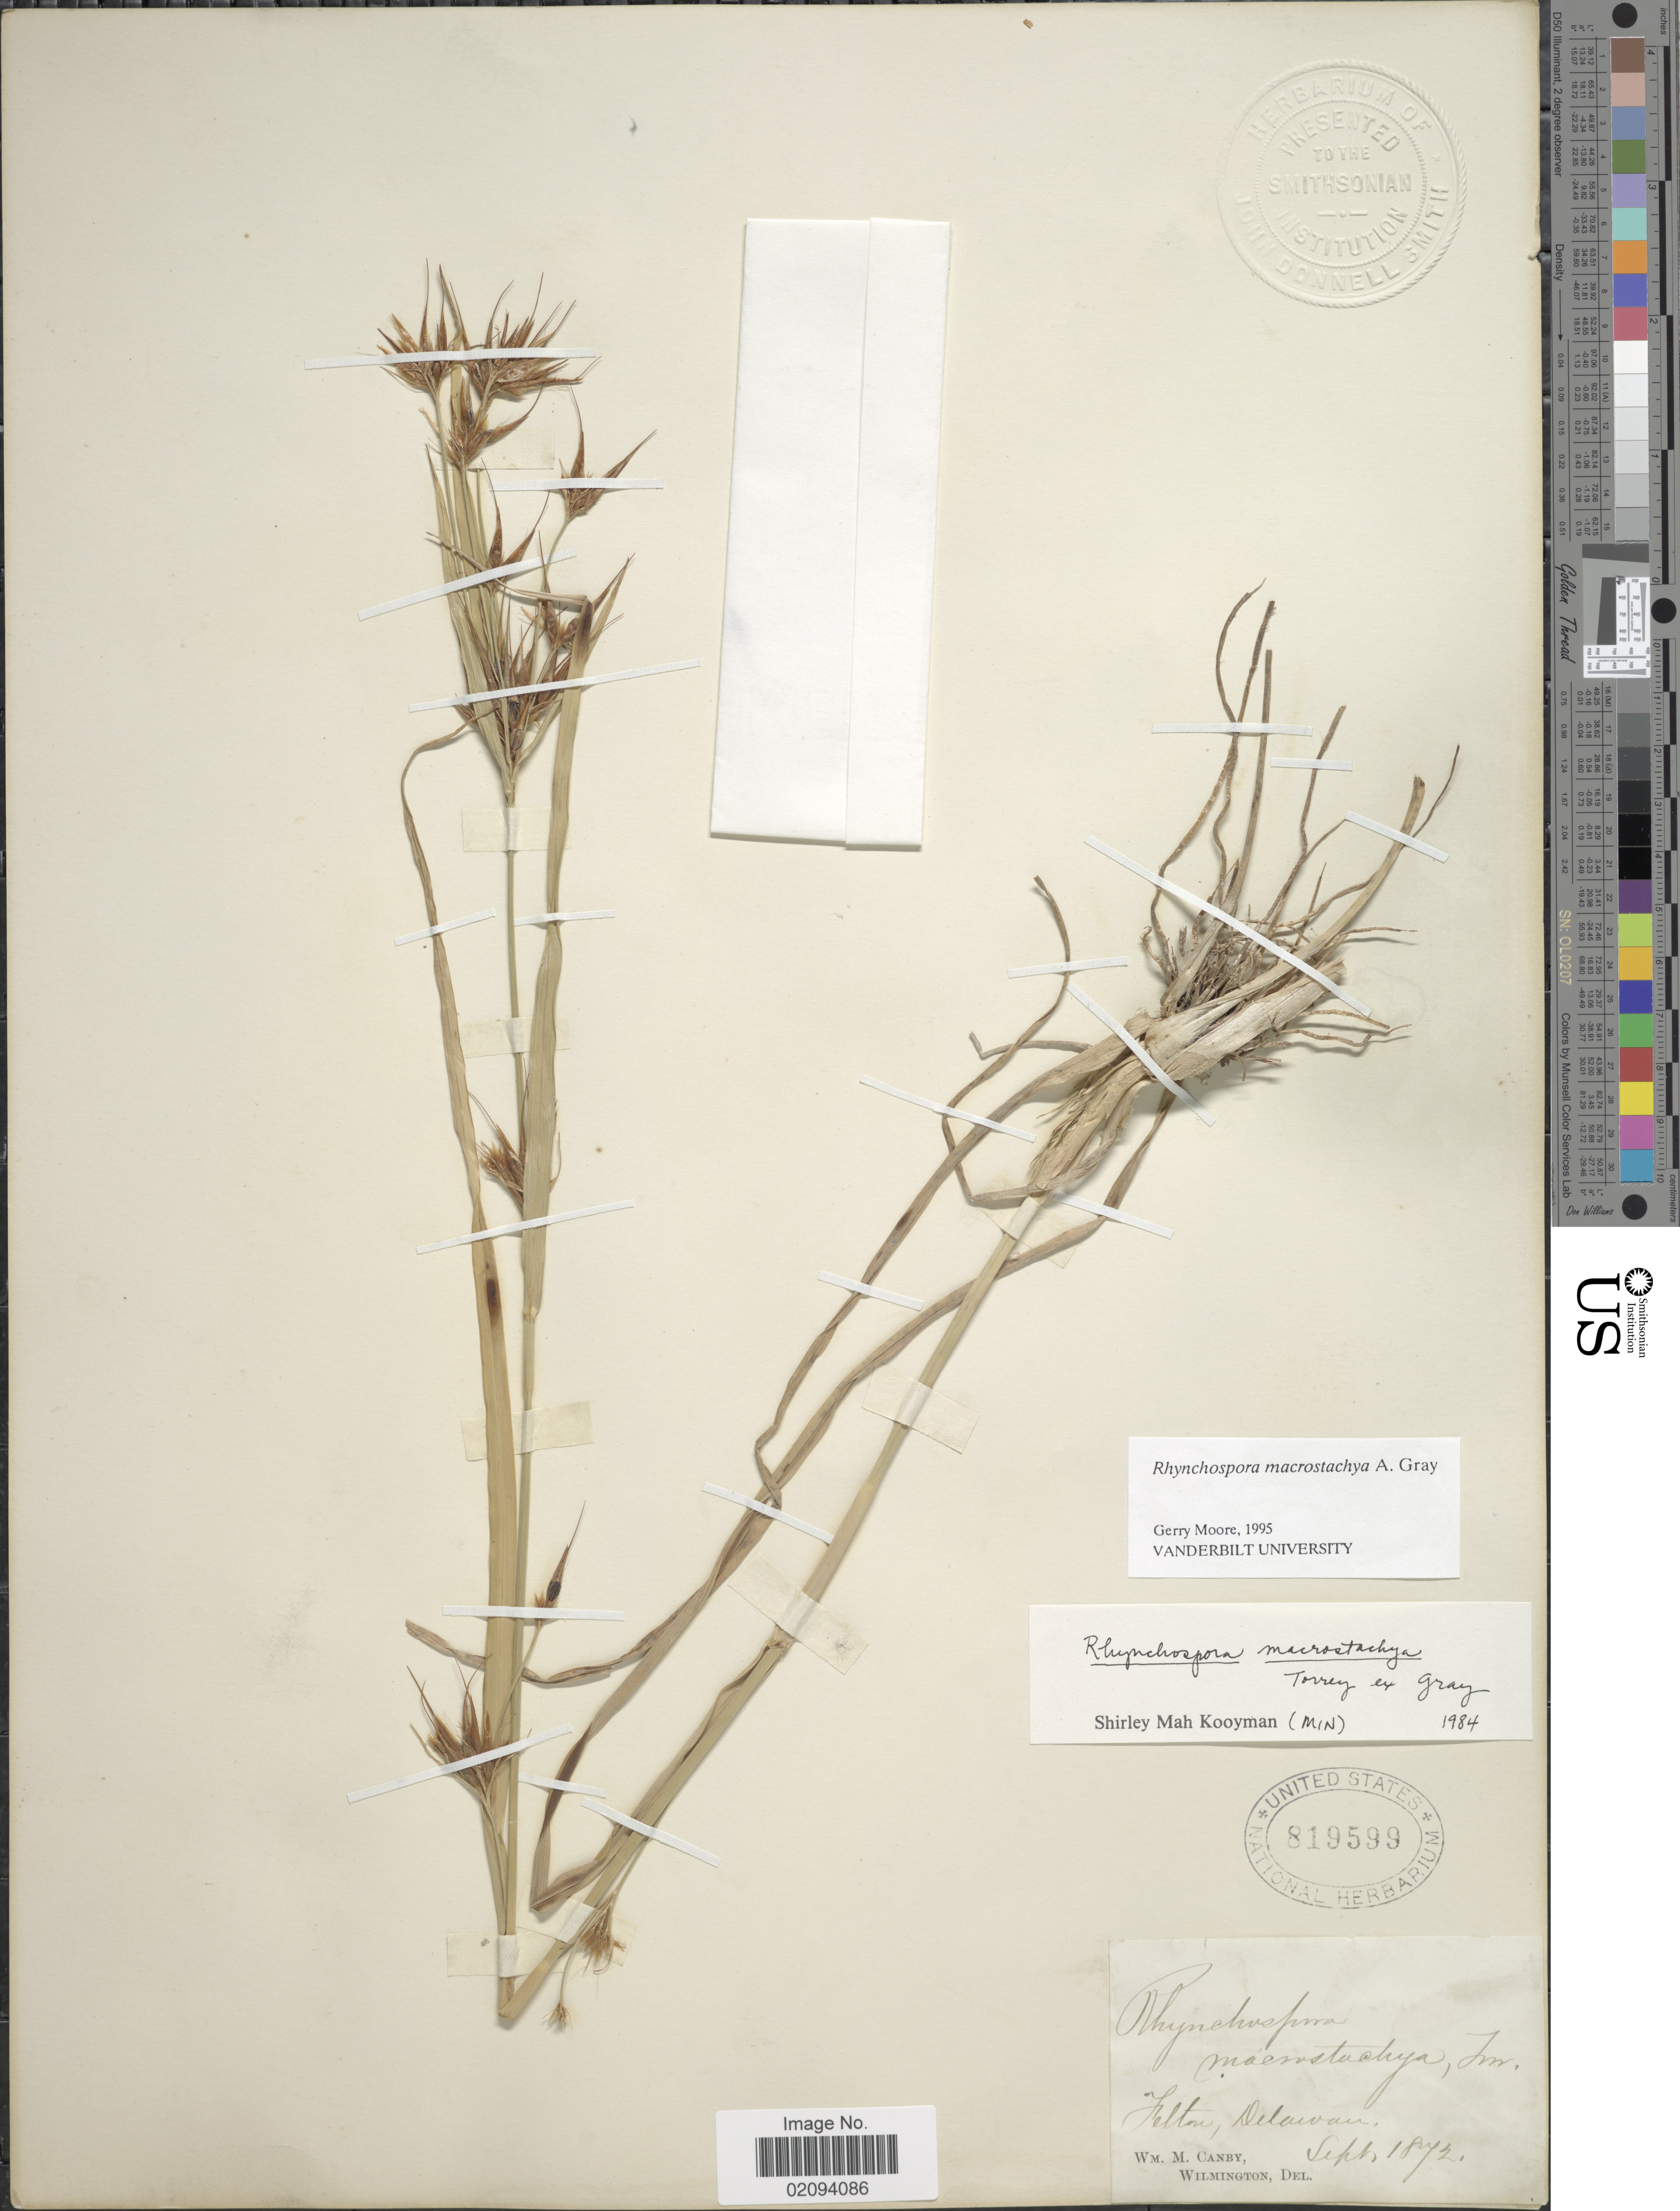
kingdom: Plantae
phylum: Tracheophyta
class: Liliopsida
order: Poales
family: Cyperaceae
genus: Rhynchospora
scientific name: Rhynchospora macrostachya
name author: Torr. ex A. Gray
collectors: W. M. Canby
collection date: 1872-09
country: United States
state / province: Delaware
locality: Felton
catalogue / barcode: US 819599